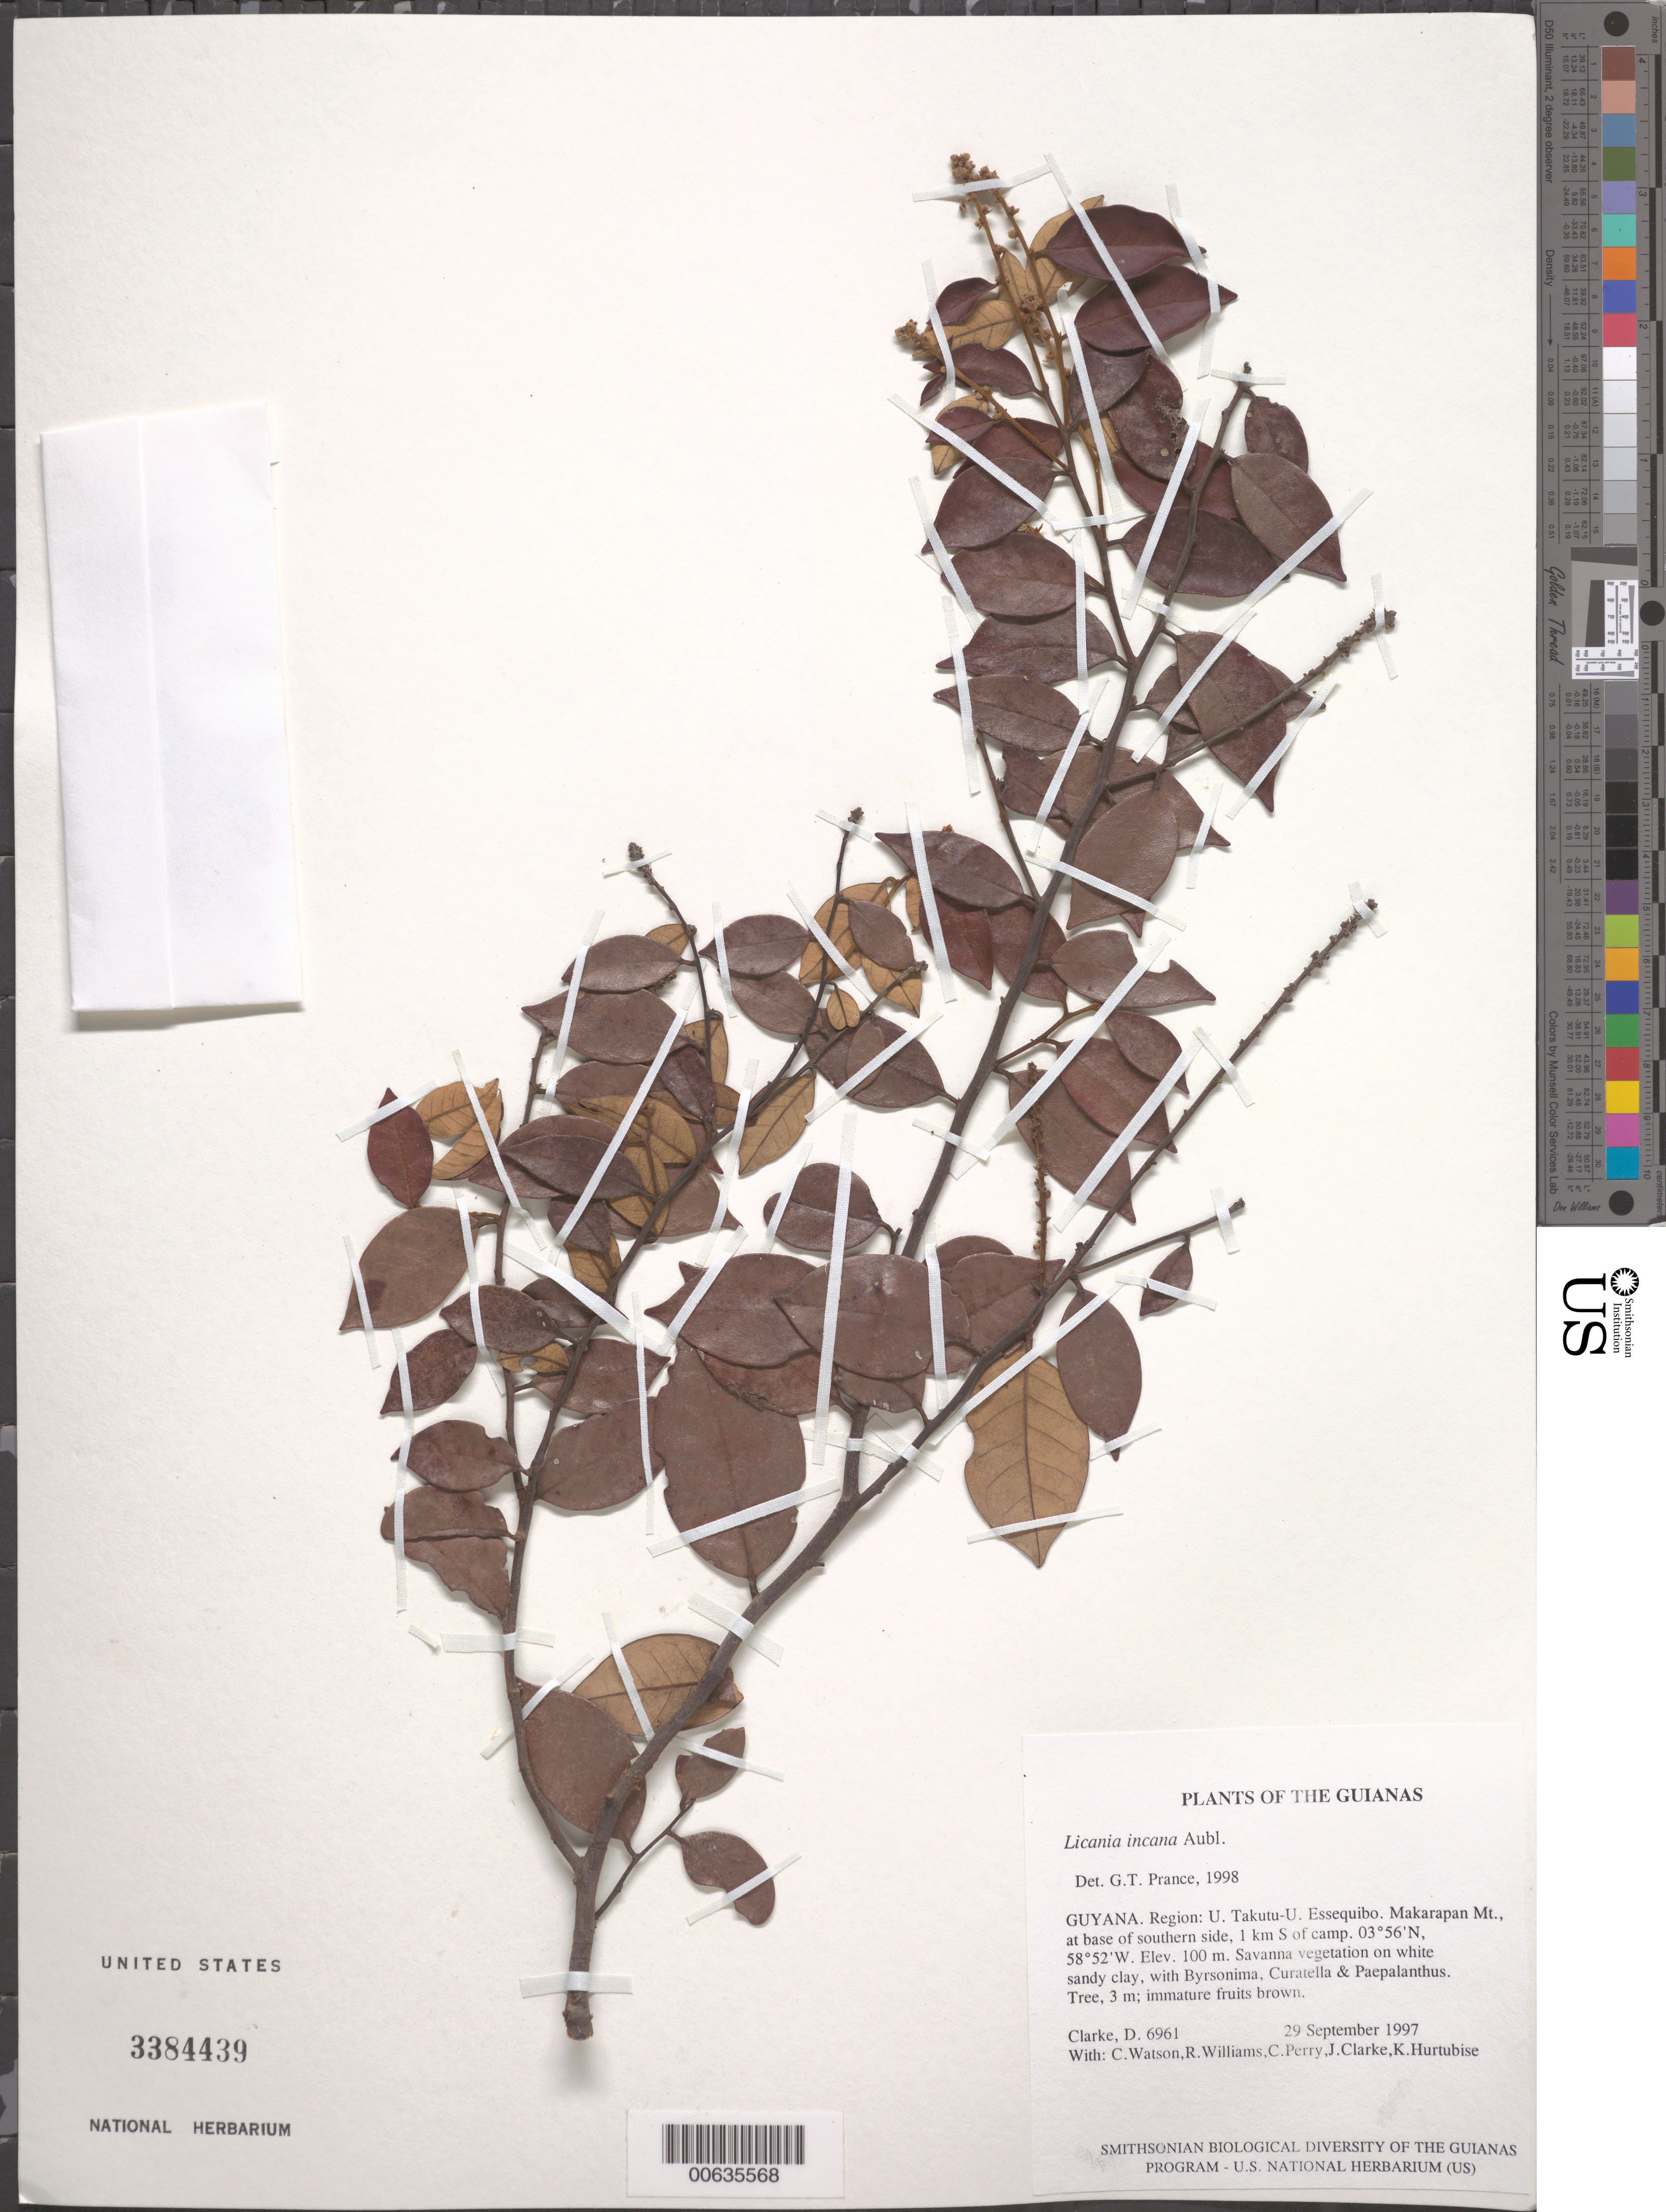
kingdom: Plantae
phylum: Tracheophyta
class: Magnoliopsida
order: Malpighiales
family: Chrysobalanaceae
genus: Licania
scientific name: Licania incana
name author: Aubl.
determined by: Prance, G. T.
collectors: H. D. Clarke, C. Watson, R. Williams, C. Perry, J. Clarke & K. Hurtubise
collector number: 6961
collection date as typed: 29 September 1997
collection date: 1997-09-29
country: Guyana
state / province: U. Takutu-U. Essequibo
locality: Makarapan Mt., at base of southern side, 1 km S of camp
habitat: Savanna vegetation on white sandy clay, with Byrsonima, Curatella & Paepalanthus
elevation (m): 100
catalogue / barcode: US 3384439